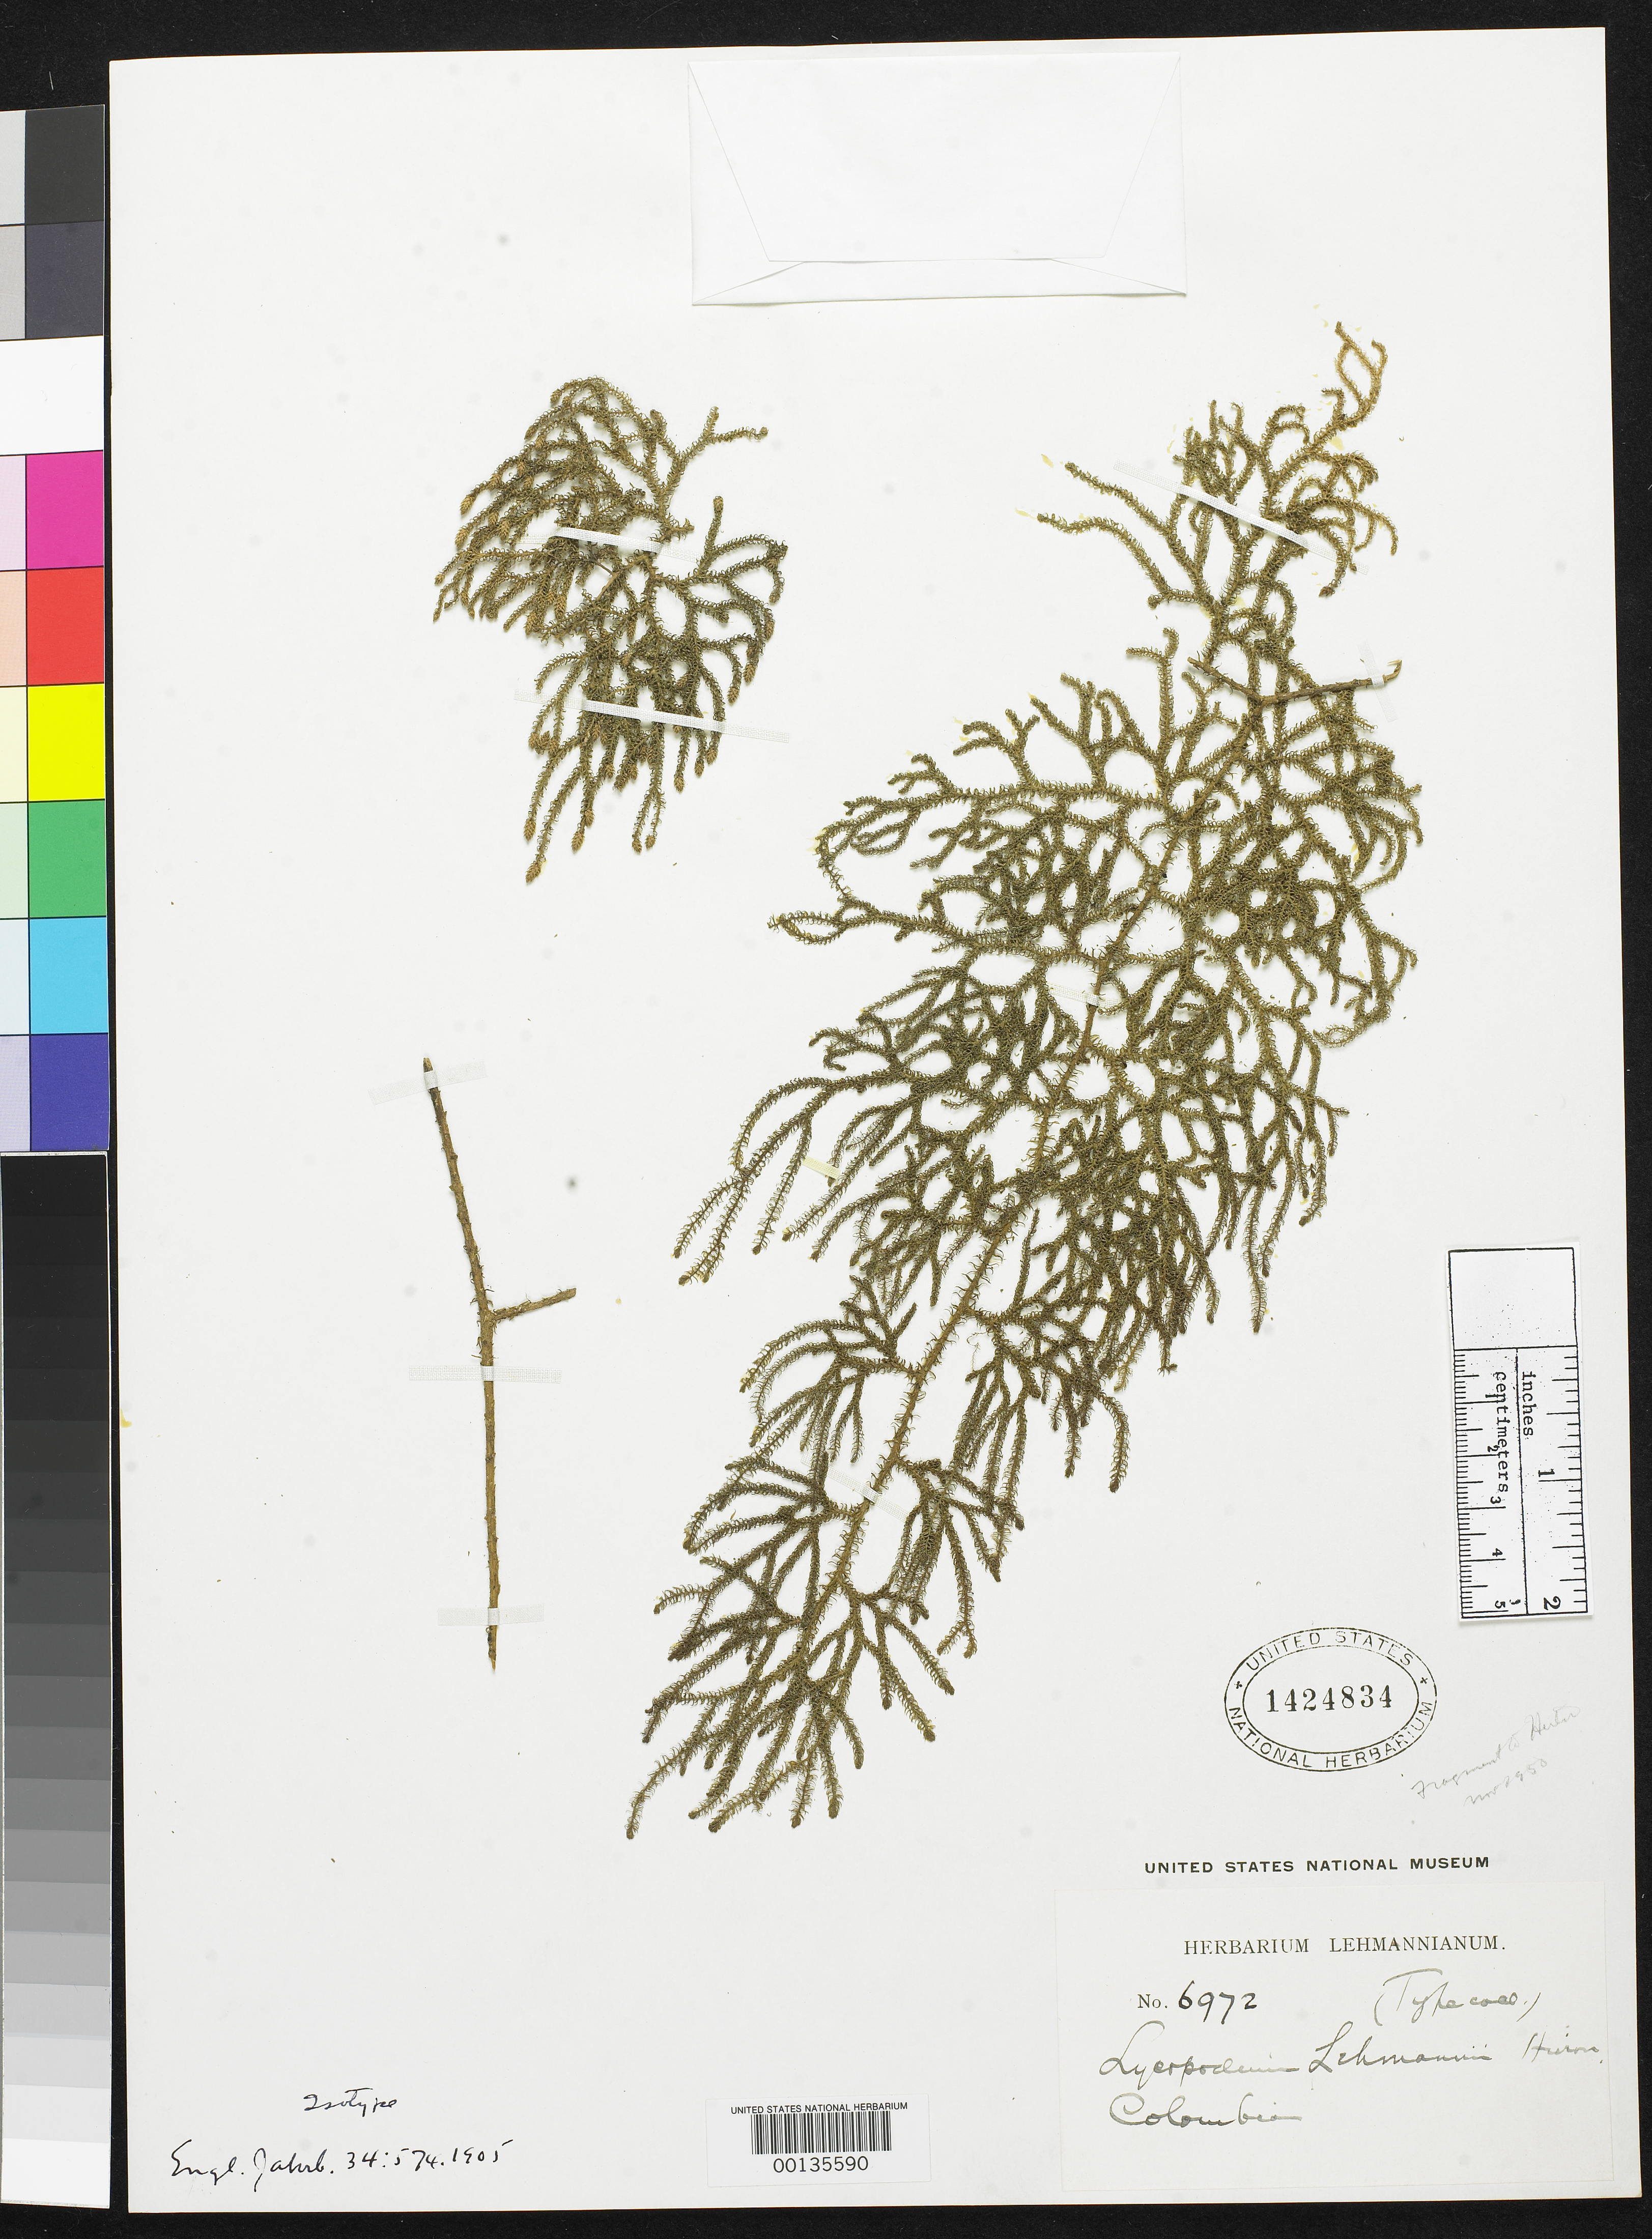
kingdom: Plantae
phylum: Tracheophyta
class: Lycopodiopsida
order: Lycopodiales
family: Lycopodiaceae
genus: Lycopodium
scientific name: Lycopodium lehmannii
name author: Hieron.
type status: Isosyntype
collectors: F. C. Lehmann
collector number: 6972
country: Colombia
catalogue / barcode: US 1424834